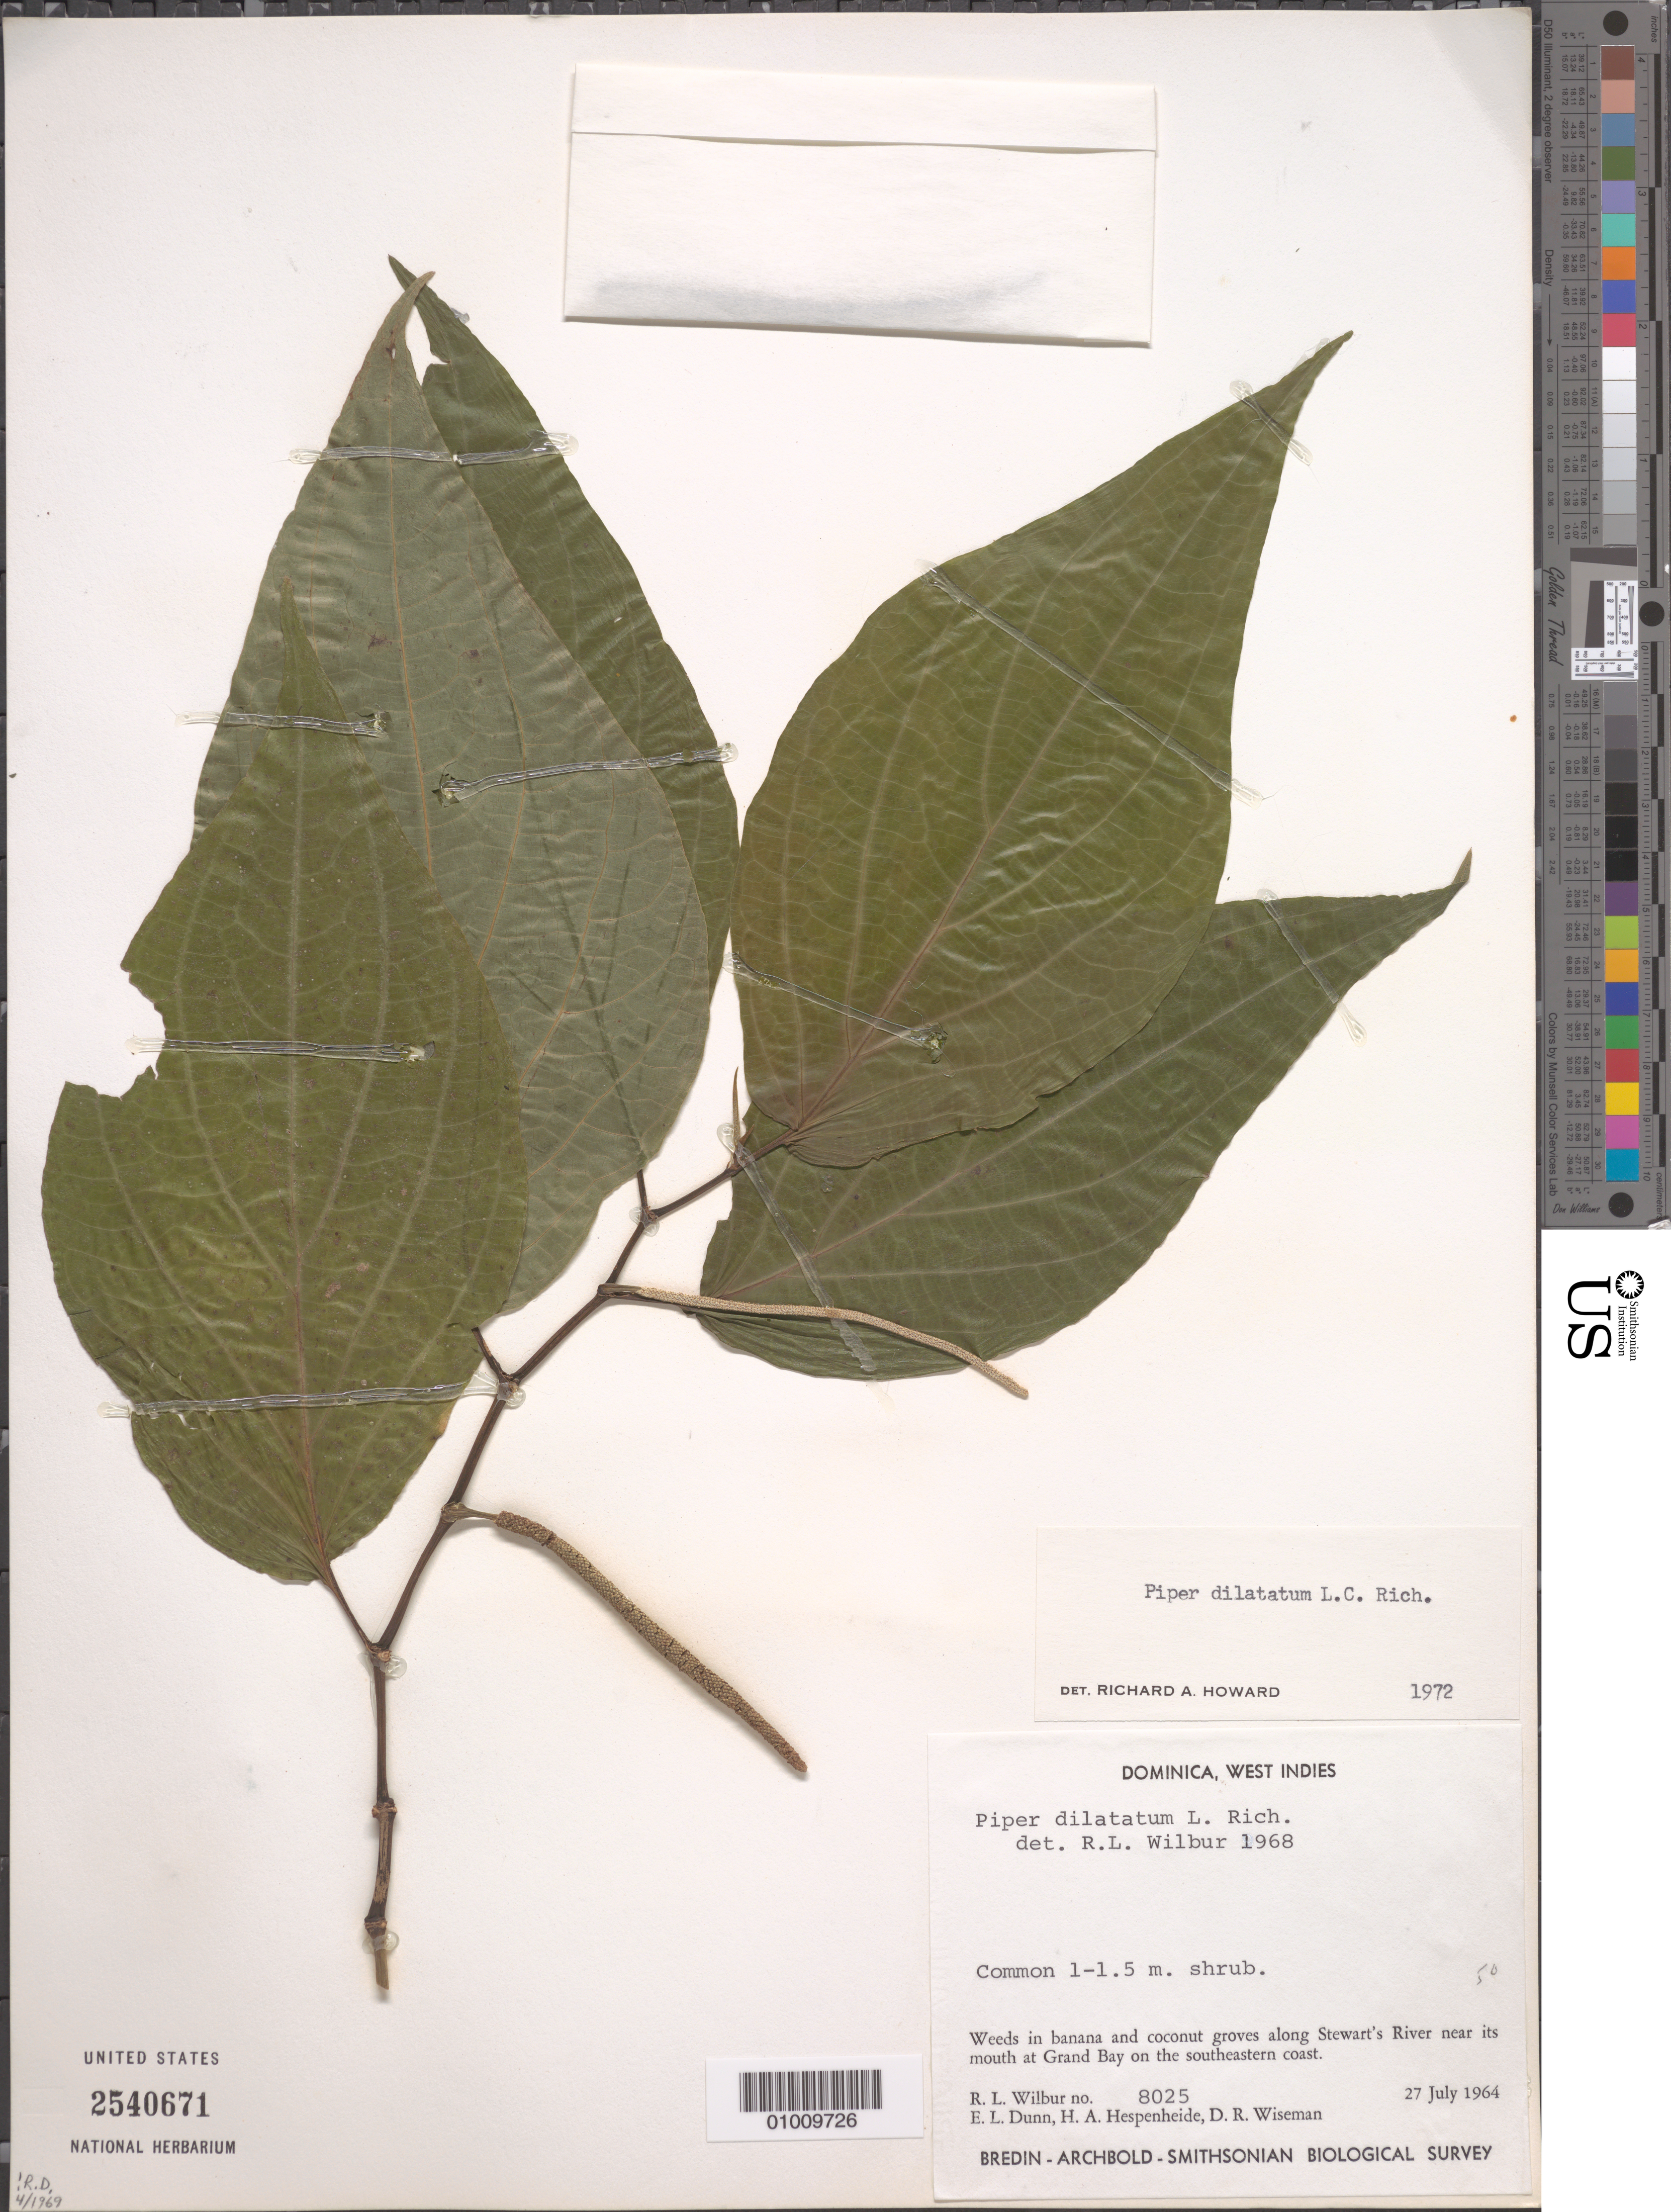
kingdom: Plantae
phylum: Tracheophyta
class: Magnoliopsida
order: Piperales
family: Piperaceae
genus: Piper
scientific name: Piper dilatatum var. dilatatum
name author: Rich.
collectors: R. L. Wilbur, E. Dunn, H. A. Hespenheide & D. R. Wiseman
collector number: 8025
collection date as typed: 27 Jul 1964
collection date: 1964-07-27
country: Dominica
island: Dominica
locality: Weeds in banana and coconut groves along Stewart's River near its mouth at Grand Bay on the SE coast.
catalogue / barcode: US 2540671